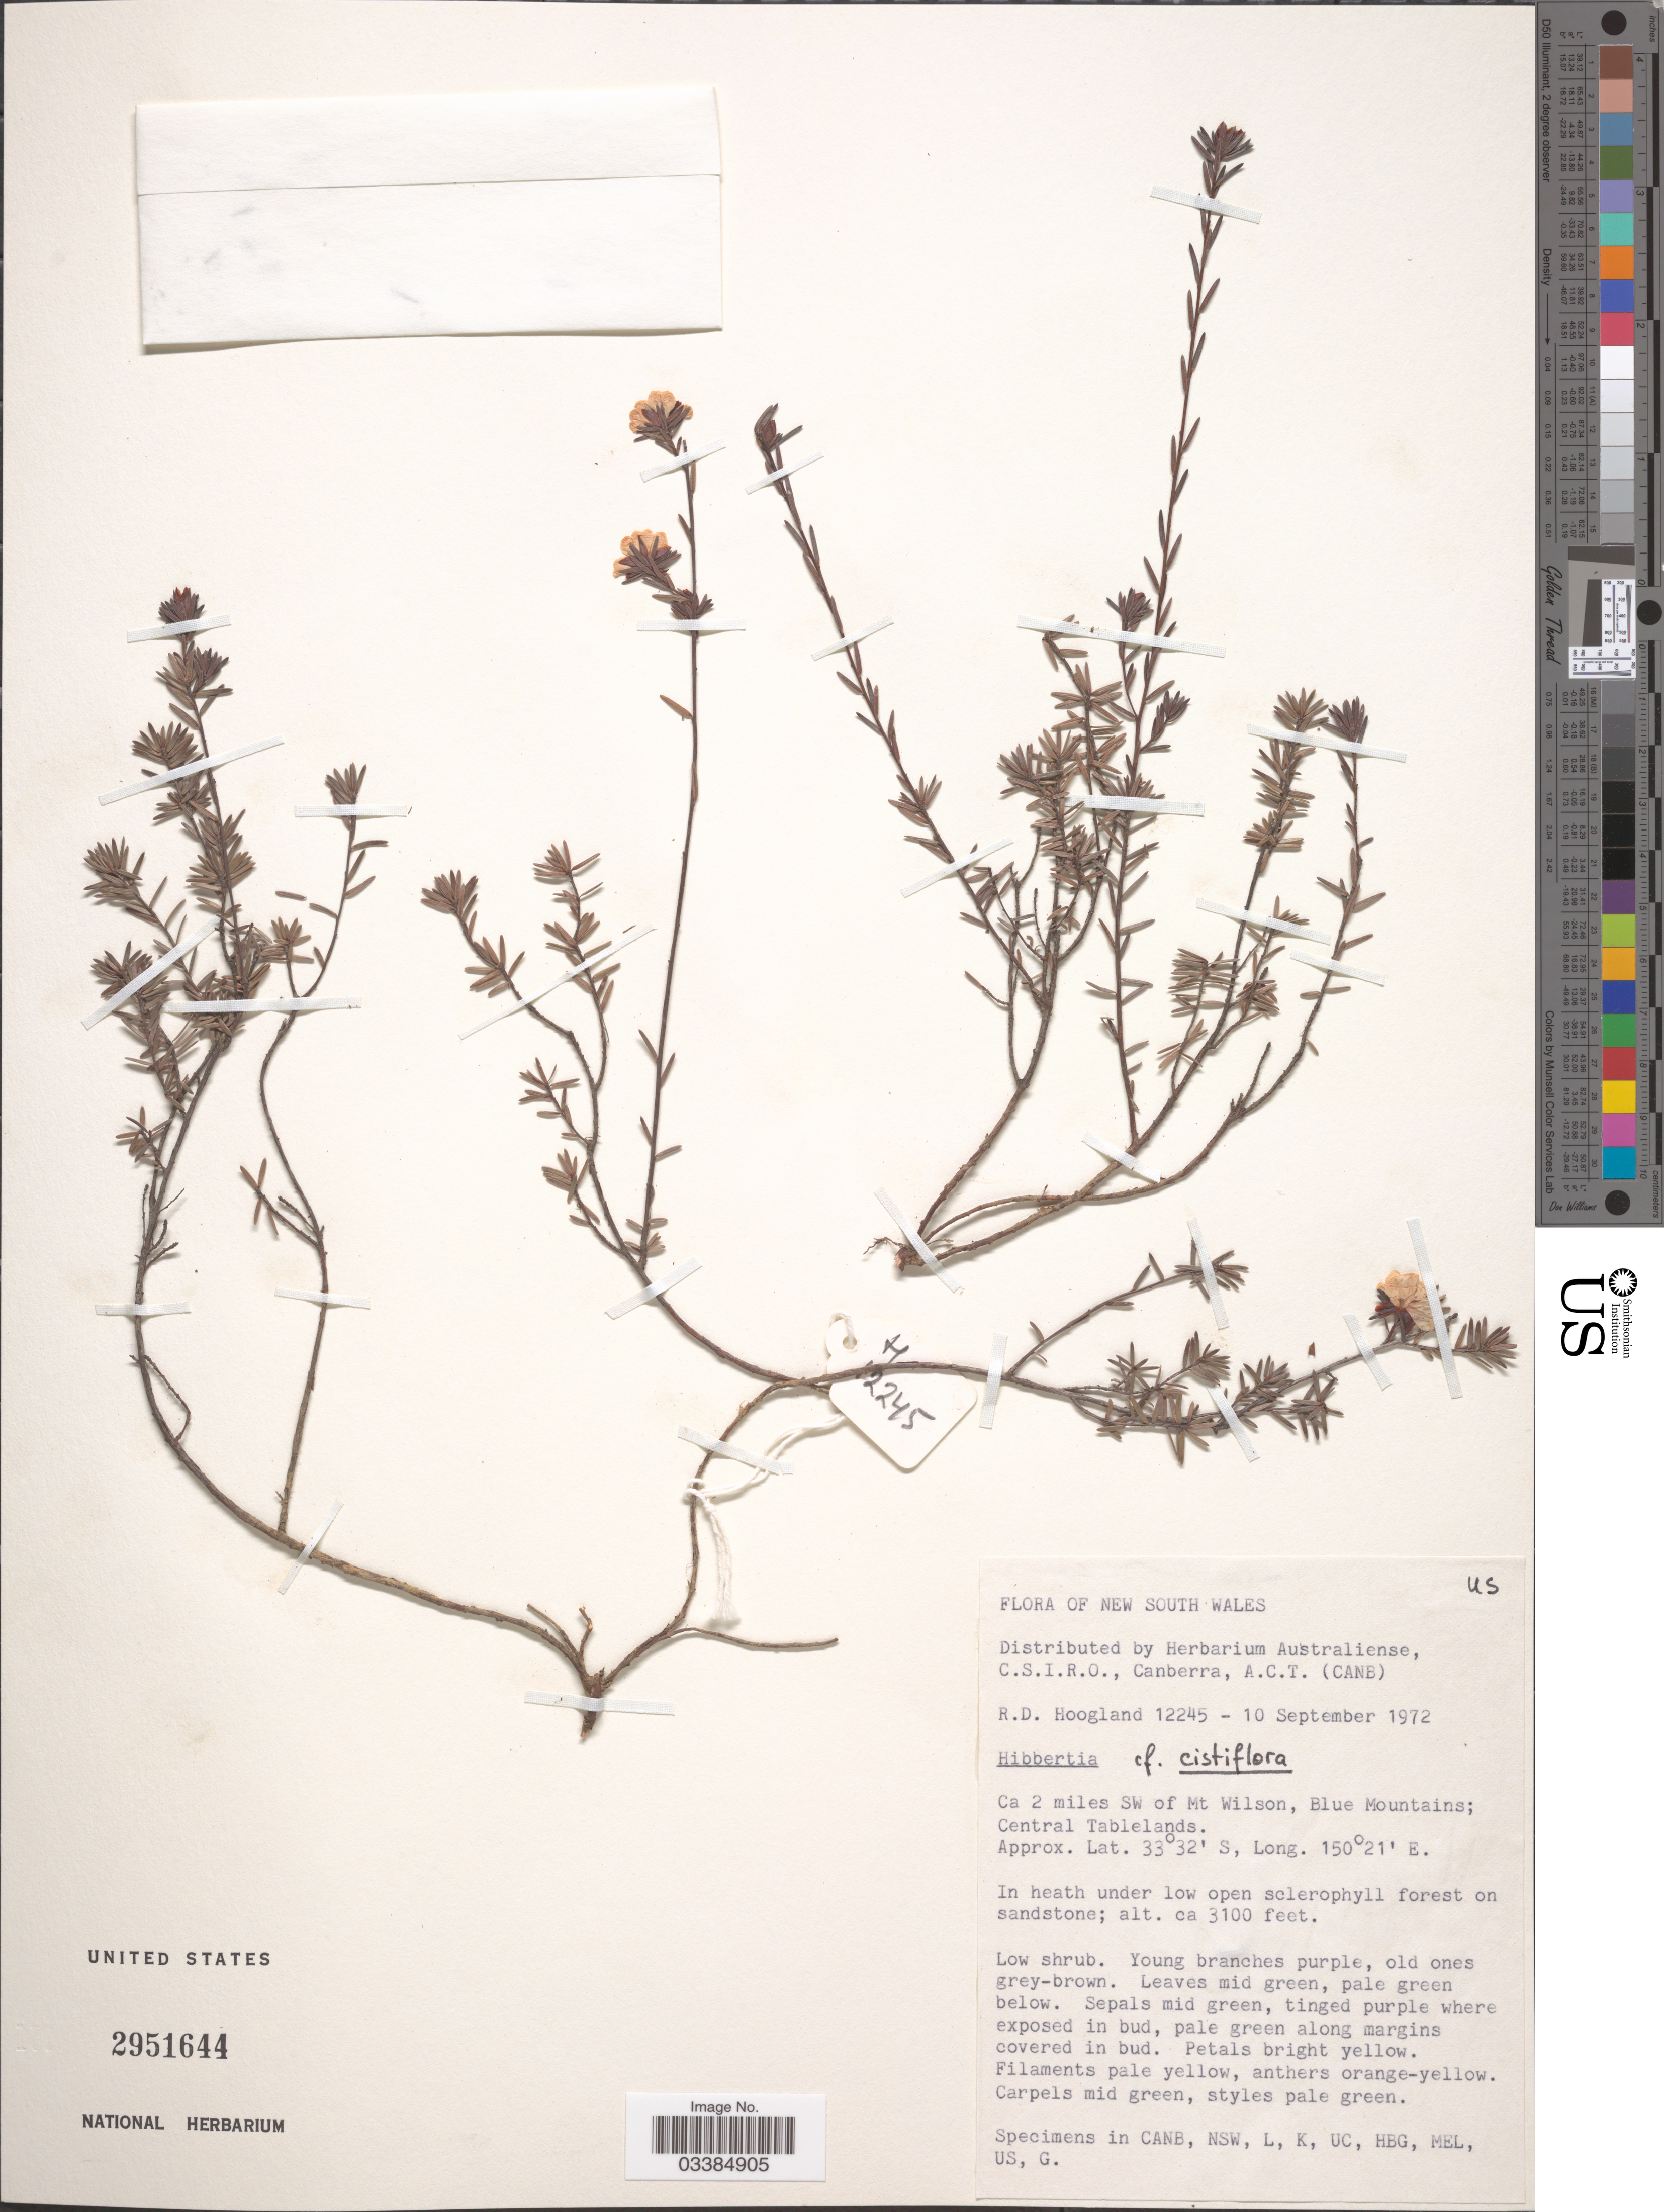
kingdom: Plantae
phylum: Tracheophyta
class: Magnoliopsida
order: Dilleniales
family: Dilleniaceae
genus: Hibbertia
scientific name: Hibbertia cistiflora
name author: (Sieber ex Spreng.) N.A. Wakef.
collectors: R. D. Hoogland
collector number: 12245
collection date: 1972-09-10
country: Australia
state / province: New South Wales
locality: Ca 2 miles SW of Mt Wilson, Blue Mountains; Central Tablelands.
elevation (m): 945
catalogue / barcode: US 2951644